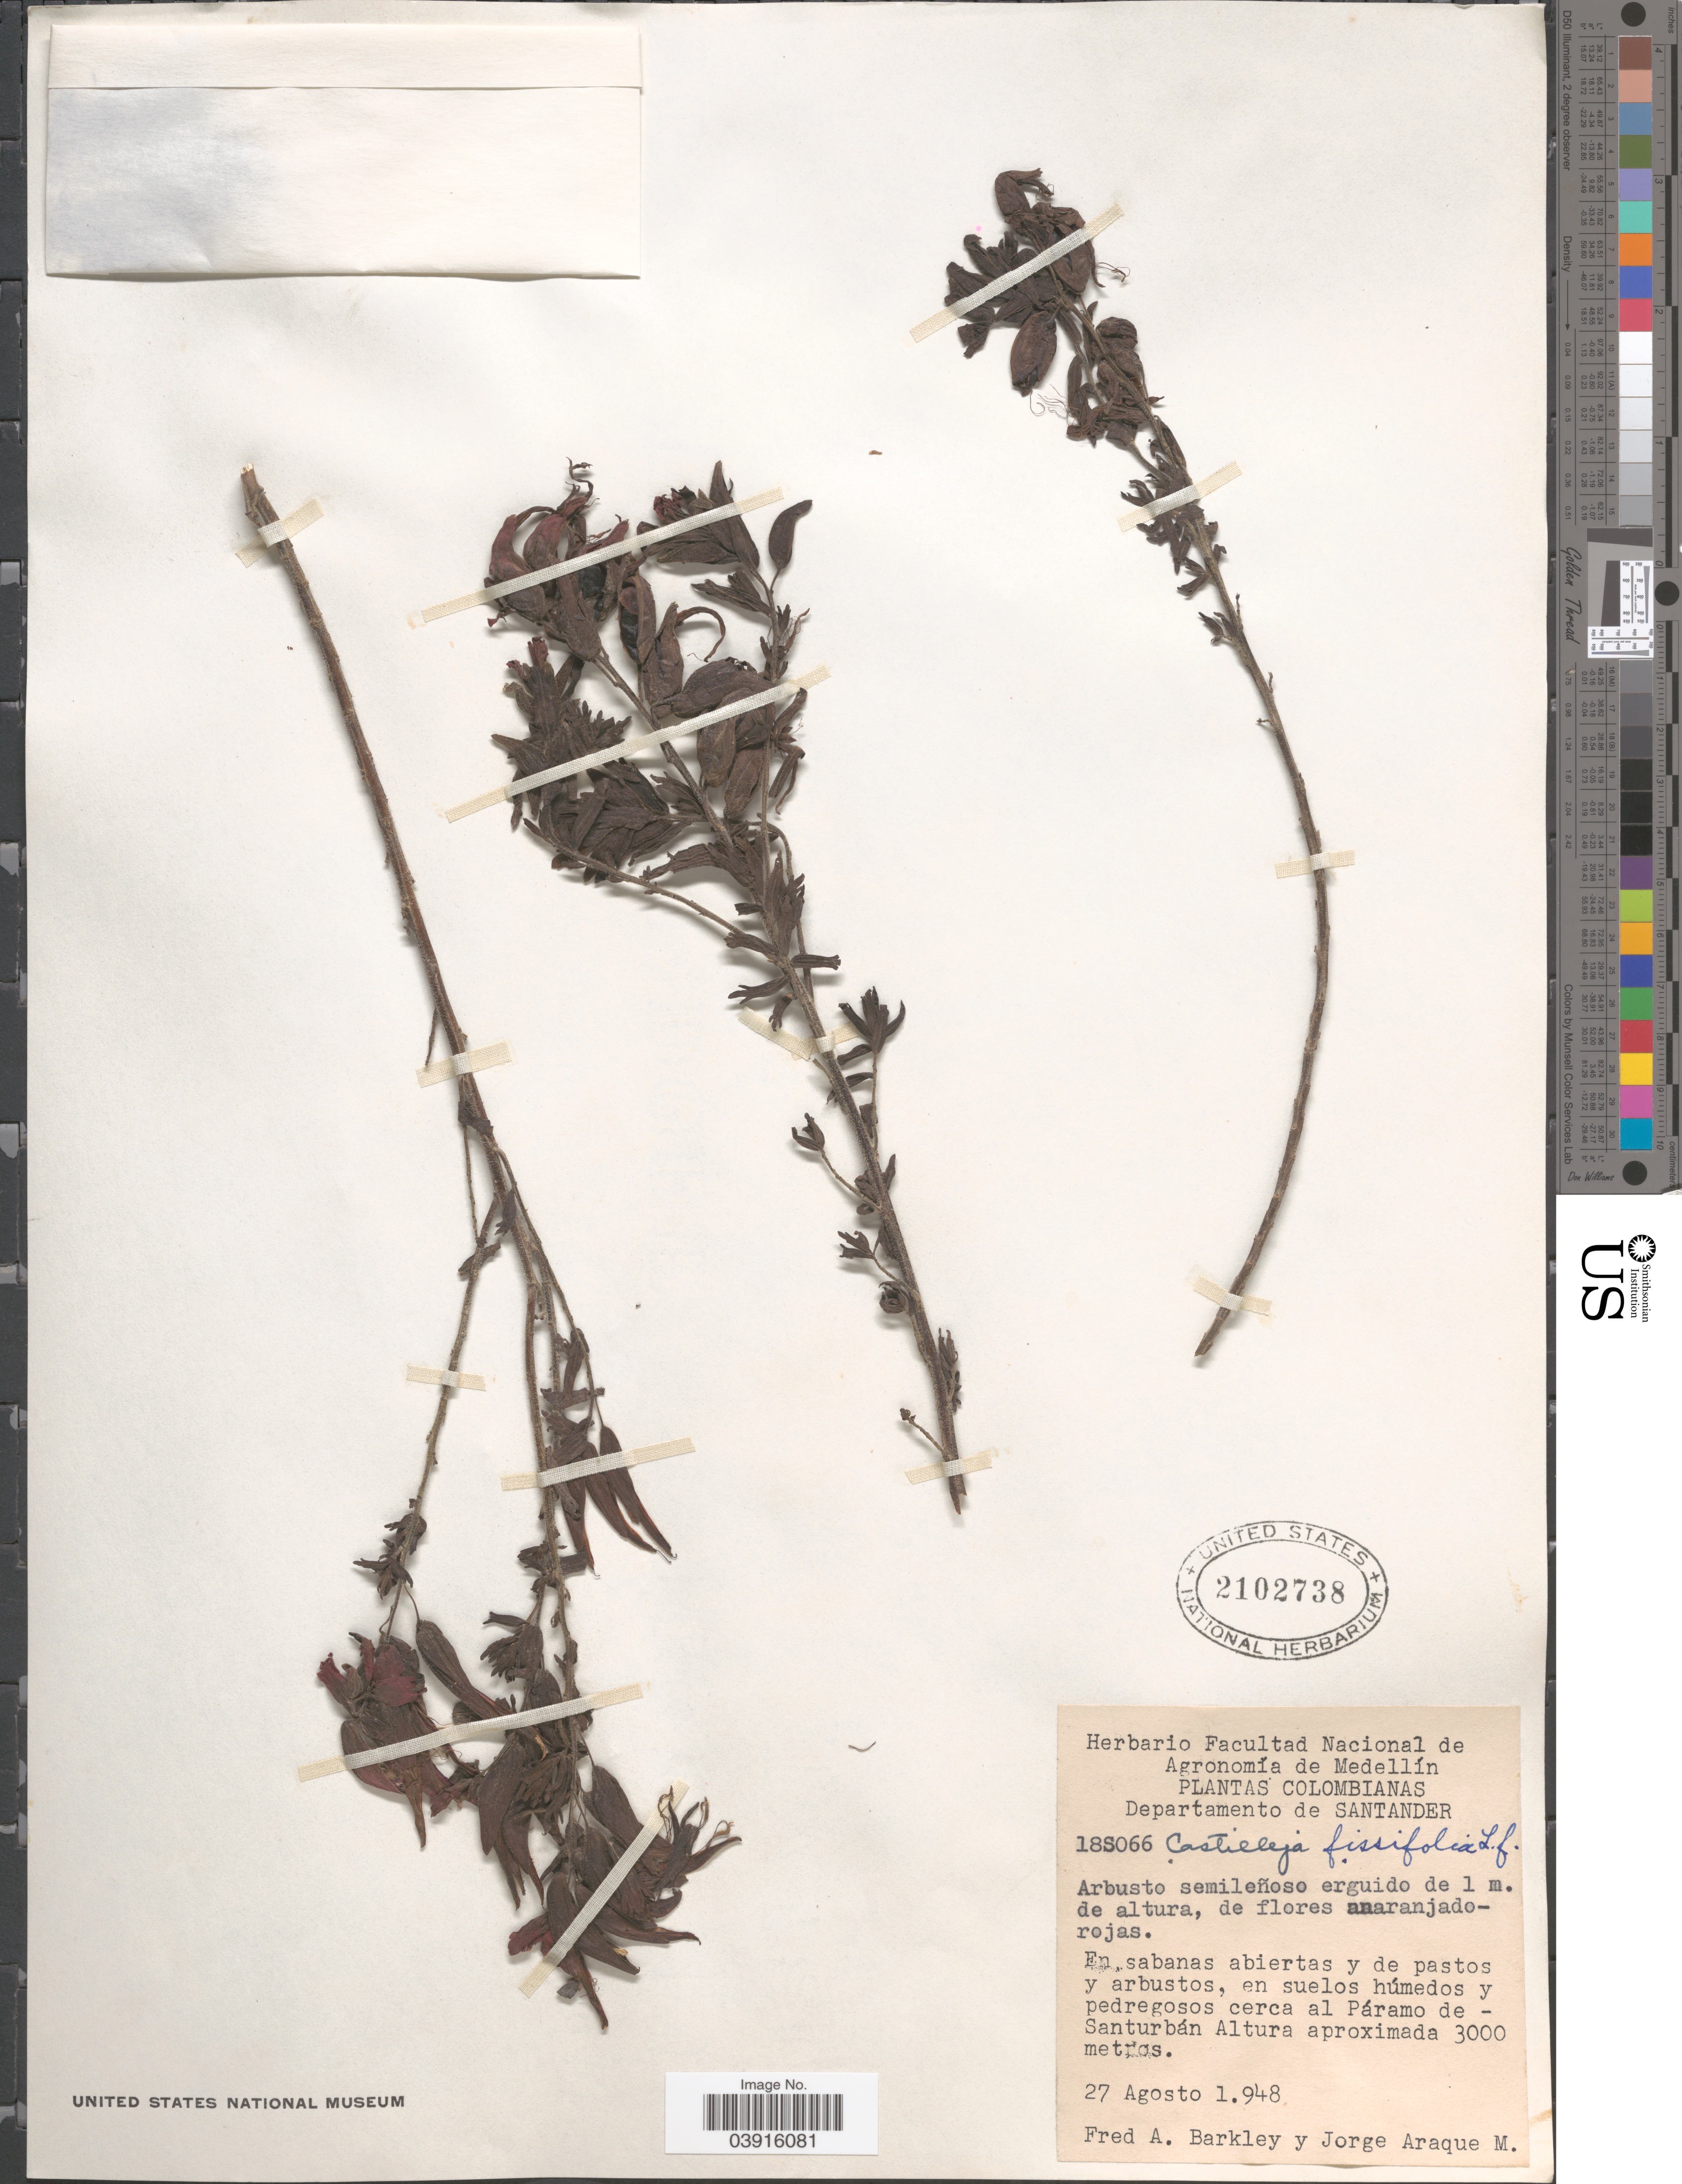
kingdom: Plantae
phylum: Tracheophyta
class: Magnoliopsida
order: Lamiales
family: Orobanchaceae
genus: Castilleja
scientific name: Castilleja fissifolia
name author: L. f.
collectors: F. A. Barkley & J. Araque Molina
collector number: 18S066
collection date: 1948-08-27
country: Colombia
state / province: Santander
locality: Departamento de Santander. En sabanas abiertas y de pastos y arbustos, en suelos húmedos y pedregosos cerca al Páramo de Santurbán.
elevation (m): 3000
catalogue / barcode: US 2102738